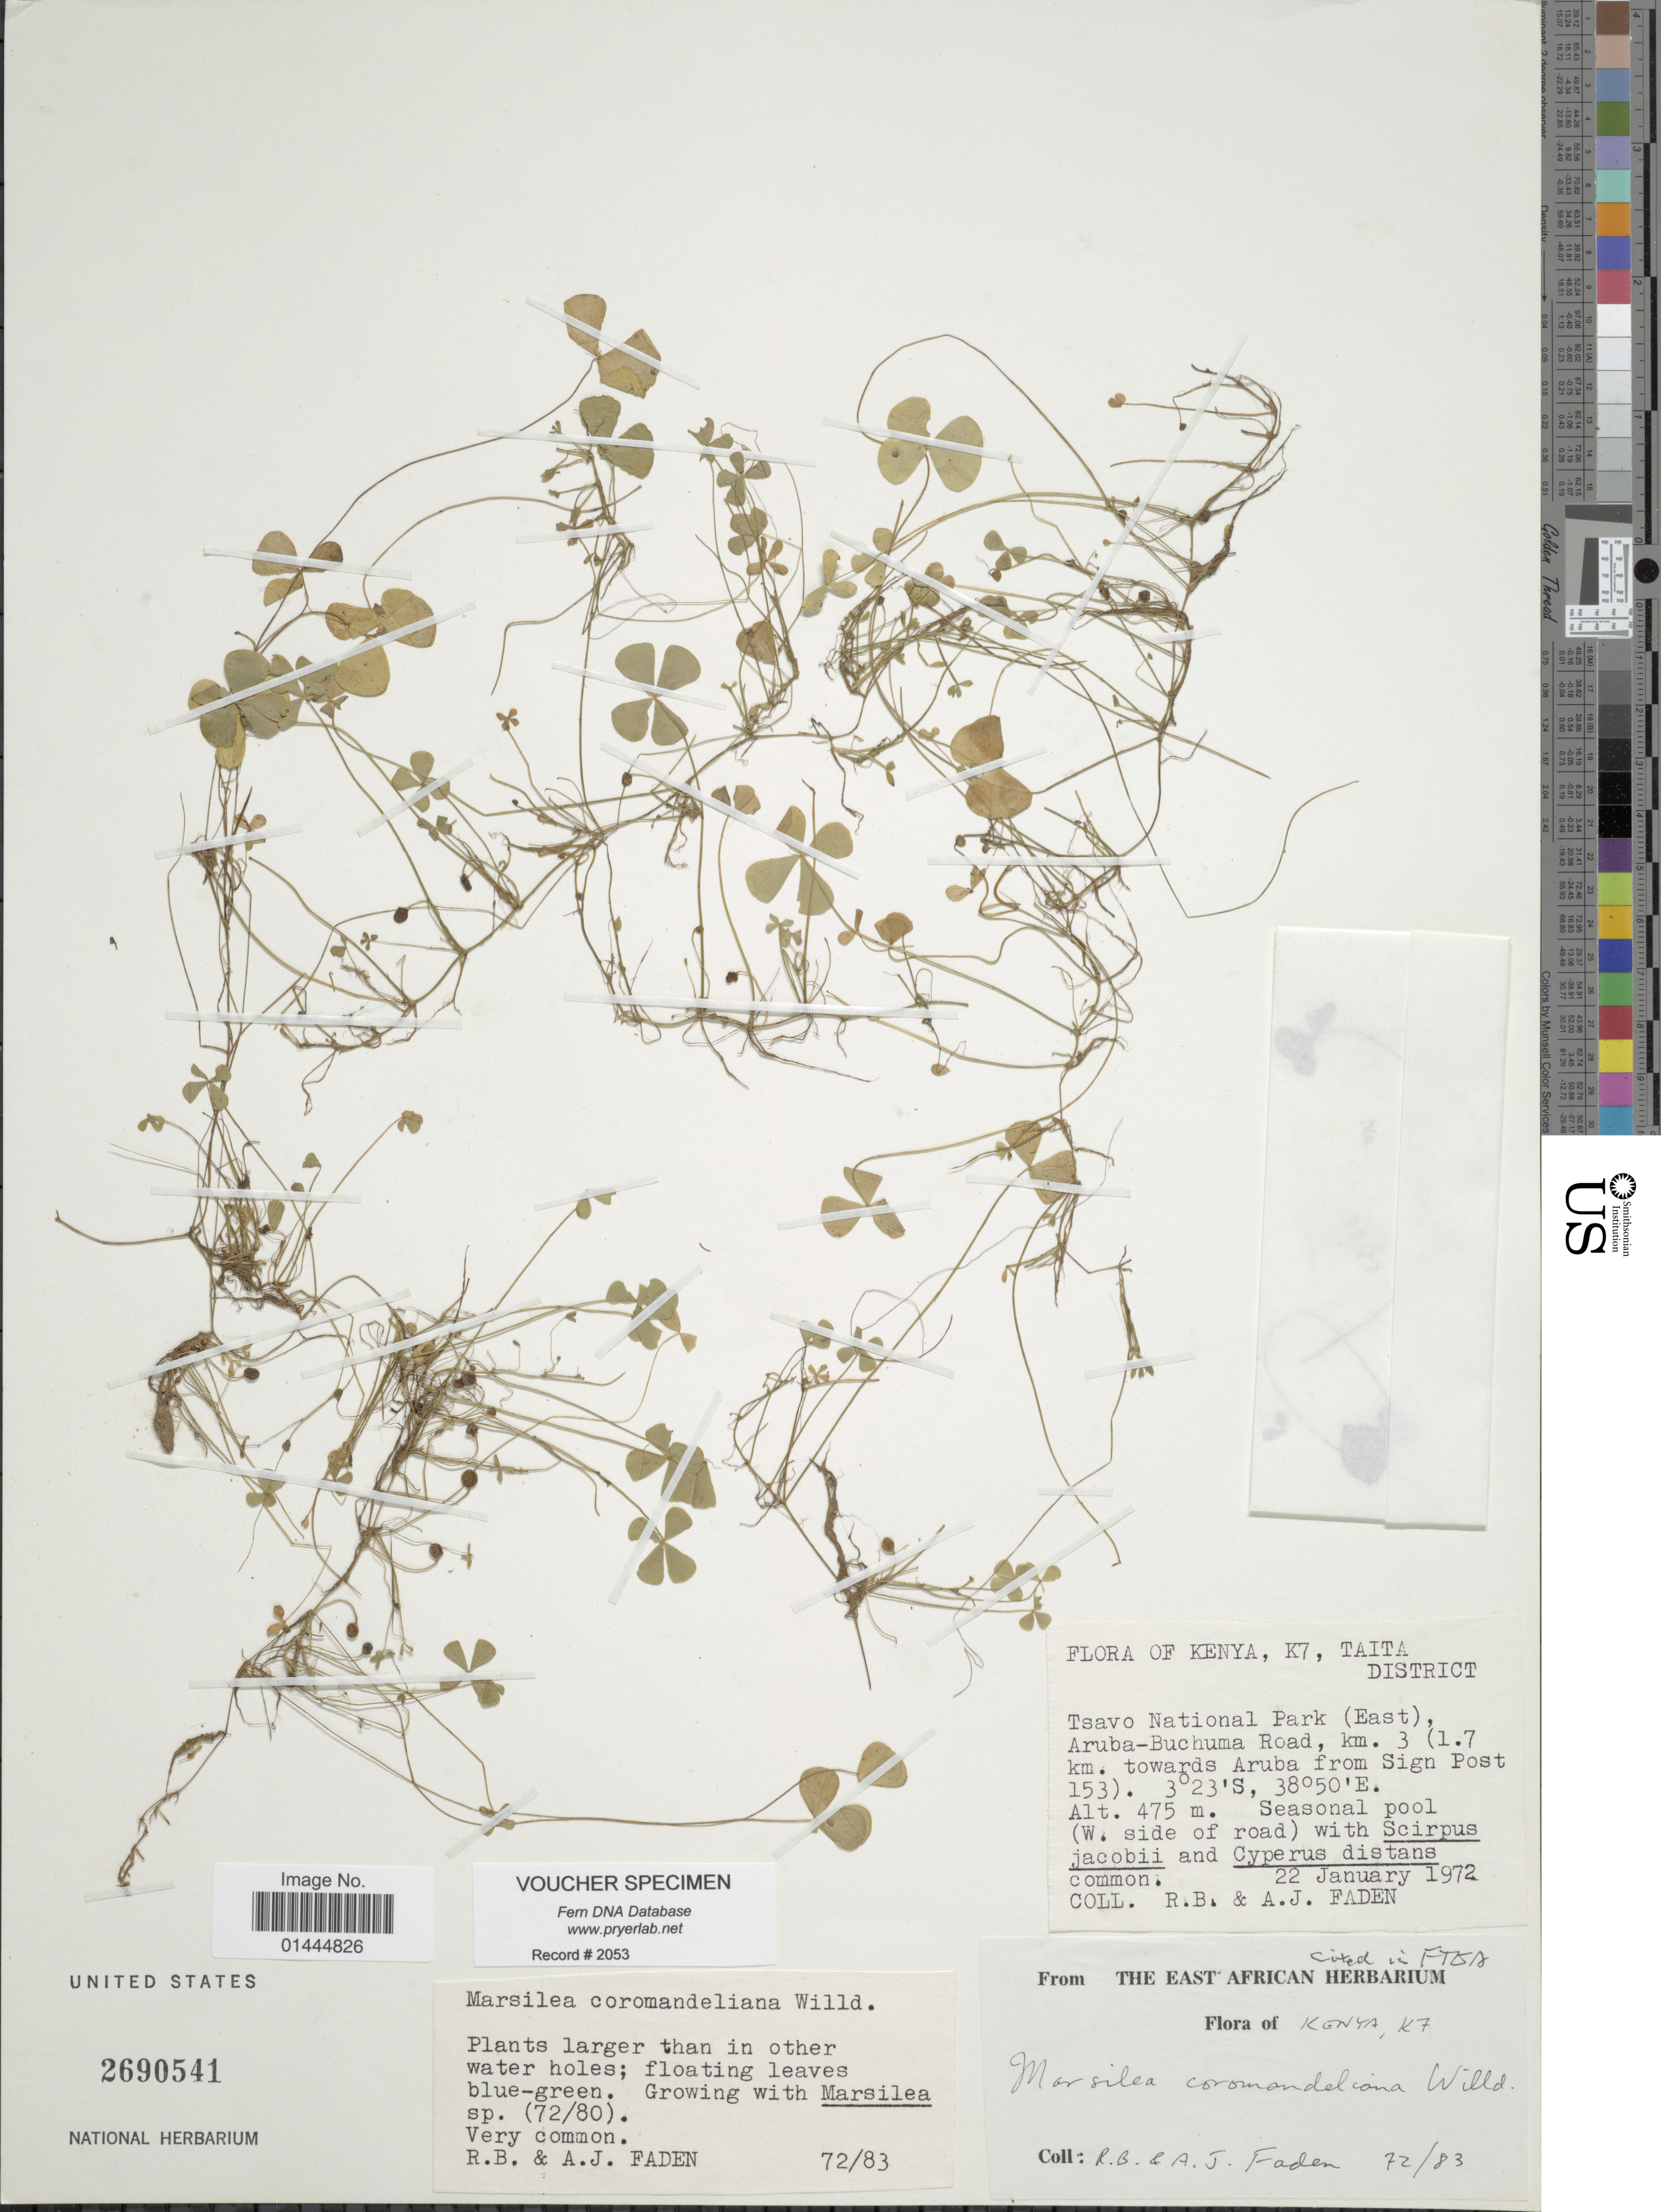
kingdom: Plantae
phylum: Tracheophyta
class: Polypodiopsida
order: Salviniales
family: Marsileaceae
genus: Marsilea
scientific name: Marsilea coromandeliana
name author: Willd.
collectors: R. B. Faden & A. J. Faden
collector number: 72/83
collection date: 1972-01-22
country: Kenya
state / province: Taita Taveta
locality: K7, Taita District, Tsavo National Park (East), Aruba-Buchuma Road, km. 3 (1.7 km. towards Aruba from Sign Post 153).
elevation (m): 475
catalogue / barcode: US 2690541